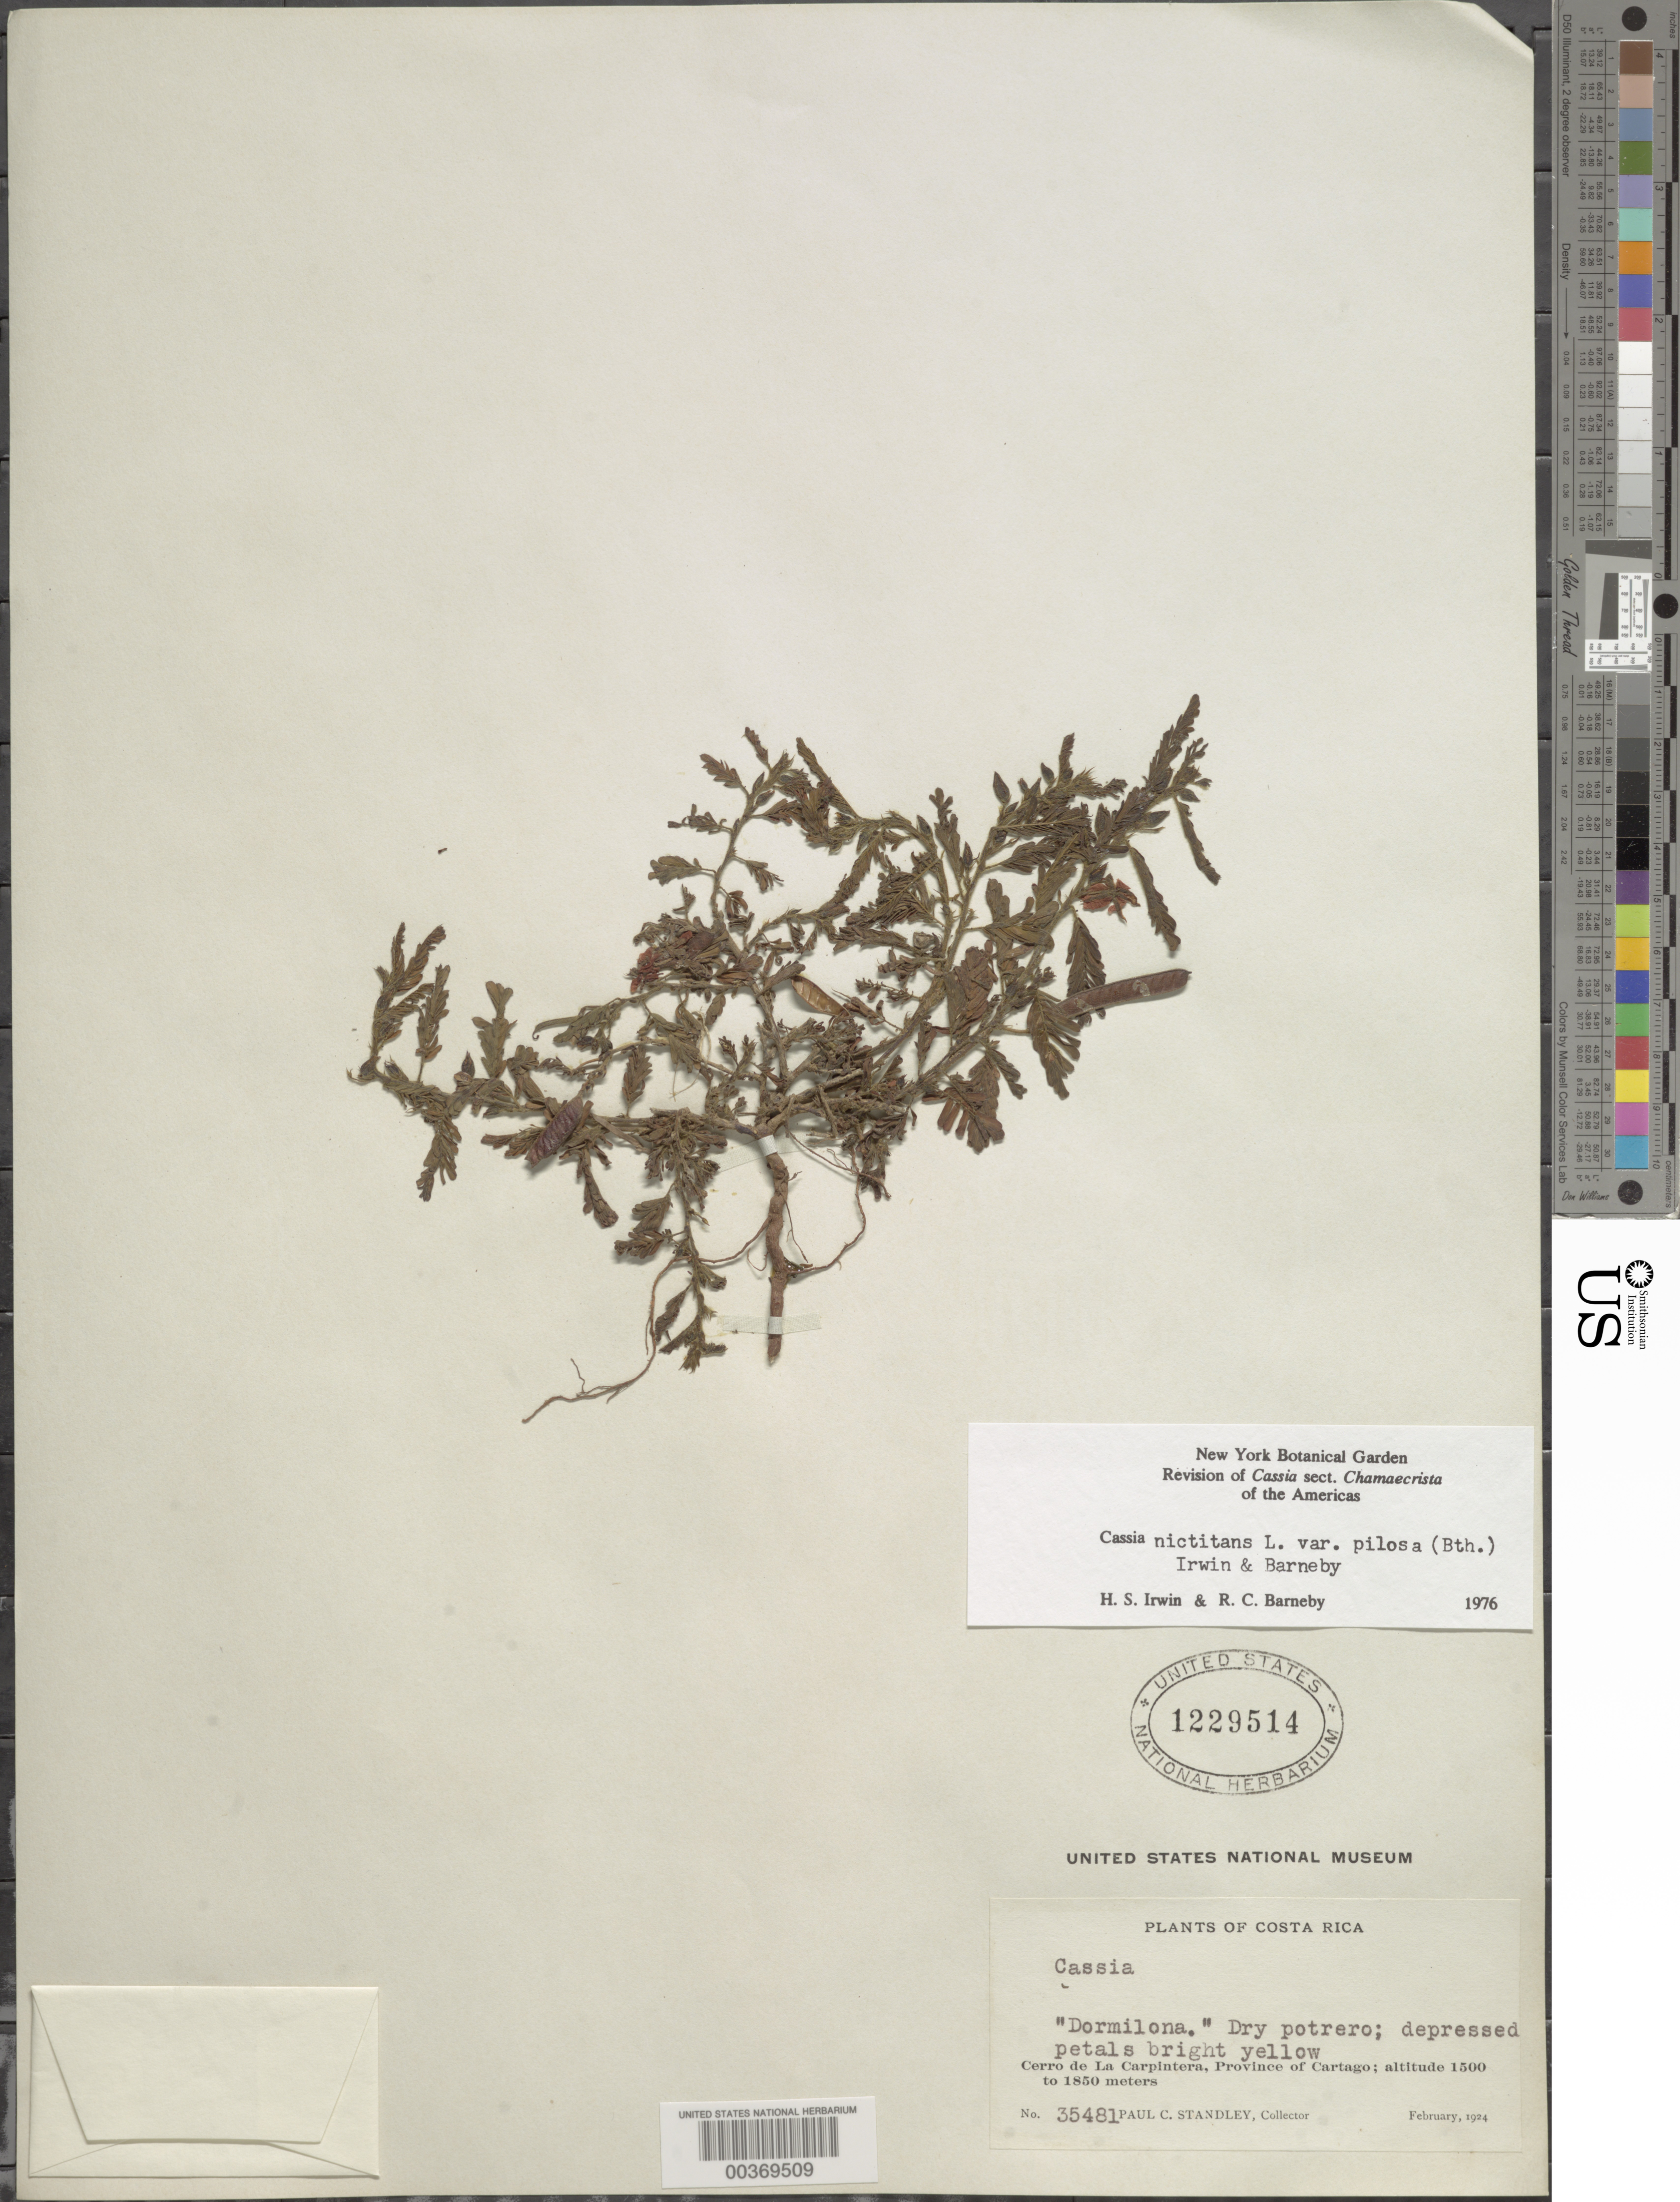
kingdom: Plantae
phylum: Tracheophyta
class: Magnoliopsida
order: Fabales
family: Fabaceae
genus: Chamaecrista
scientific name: Chamaecrista nictitans var. pilosa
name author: (Benth.) H.S. Irwin & Barneby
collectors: P. C. Standley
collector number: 35481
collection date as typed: Feb 1924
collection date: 1924-02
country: Costa Rica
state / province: Cartago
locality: Cerro de La Carpintera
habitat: Dry potrero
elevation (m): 1500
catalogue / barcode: US 1229514